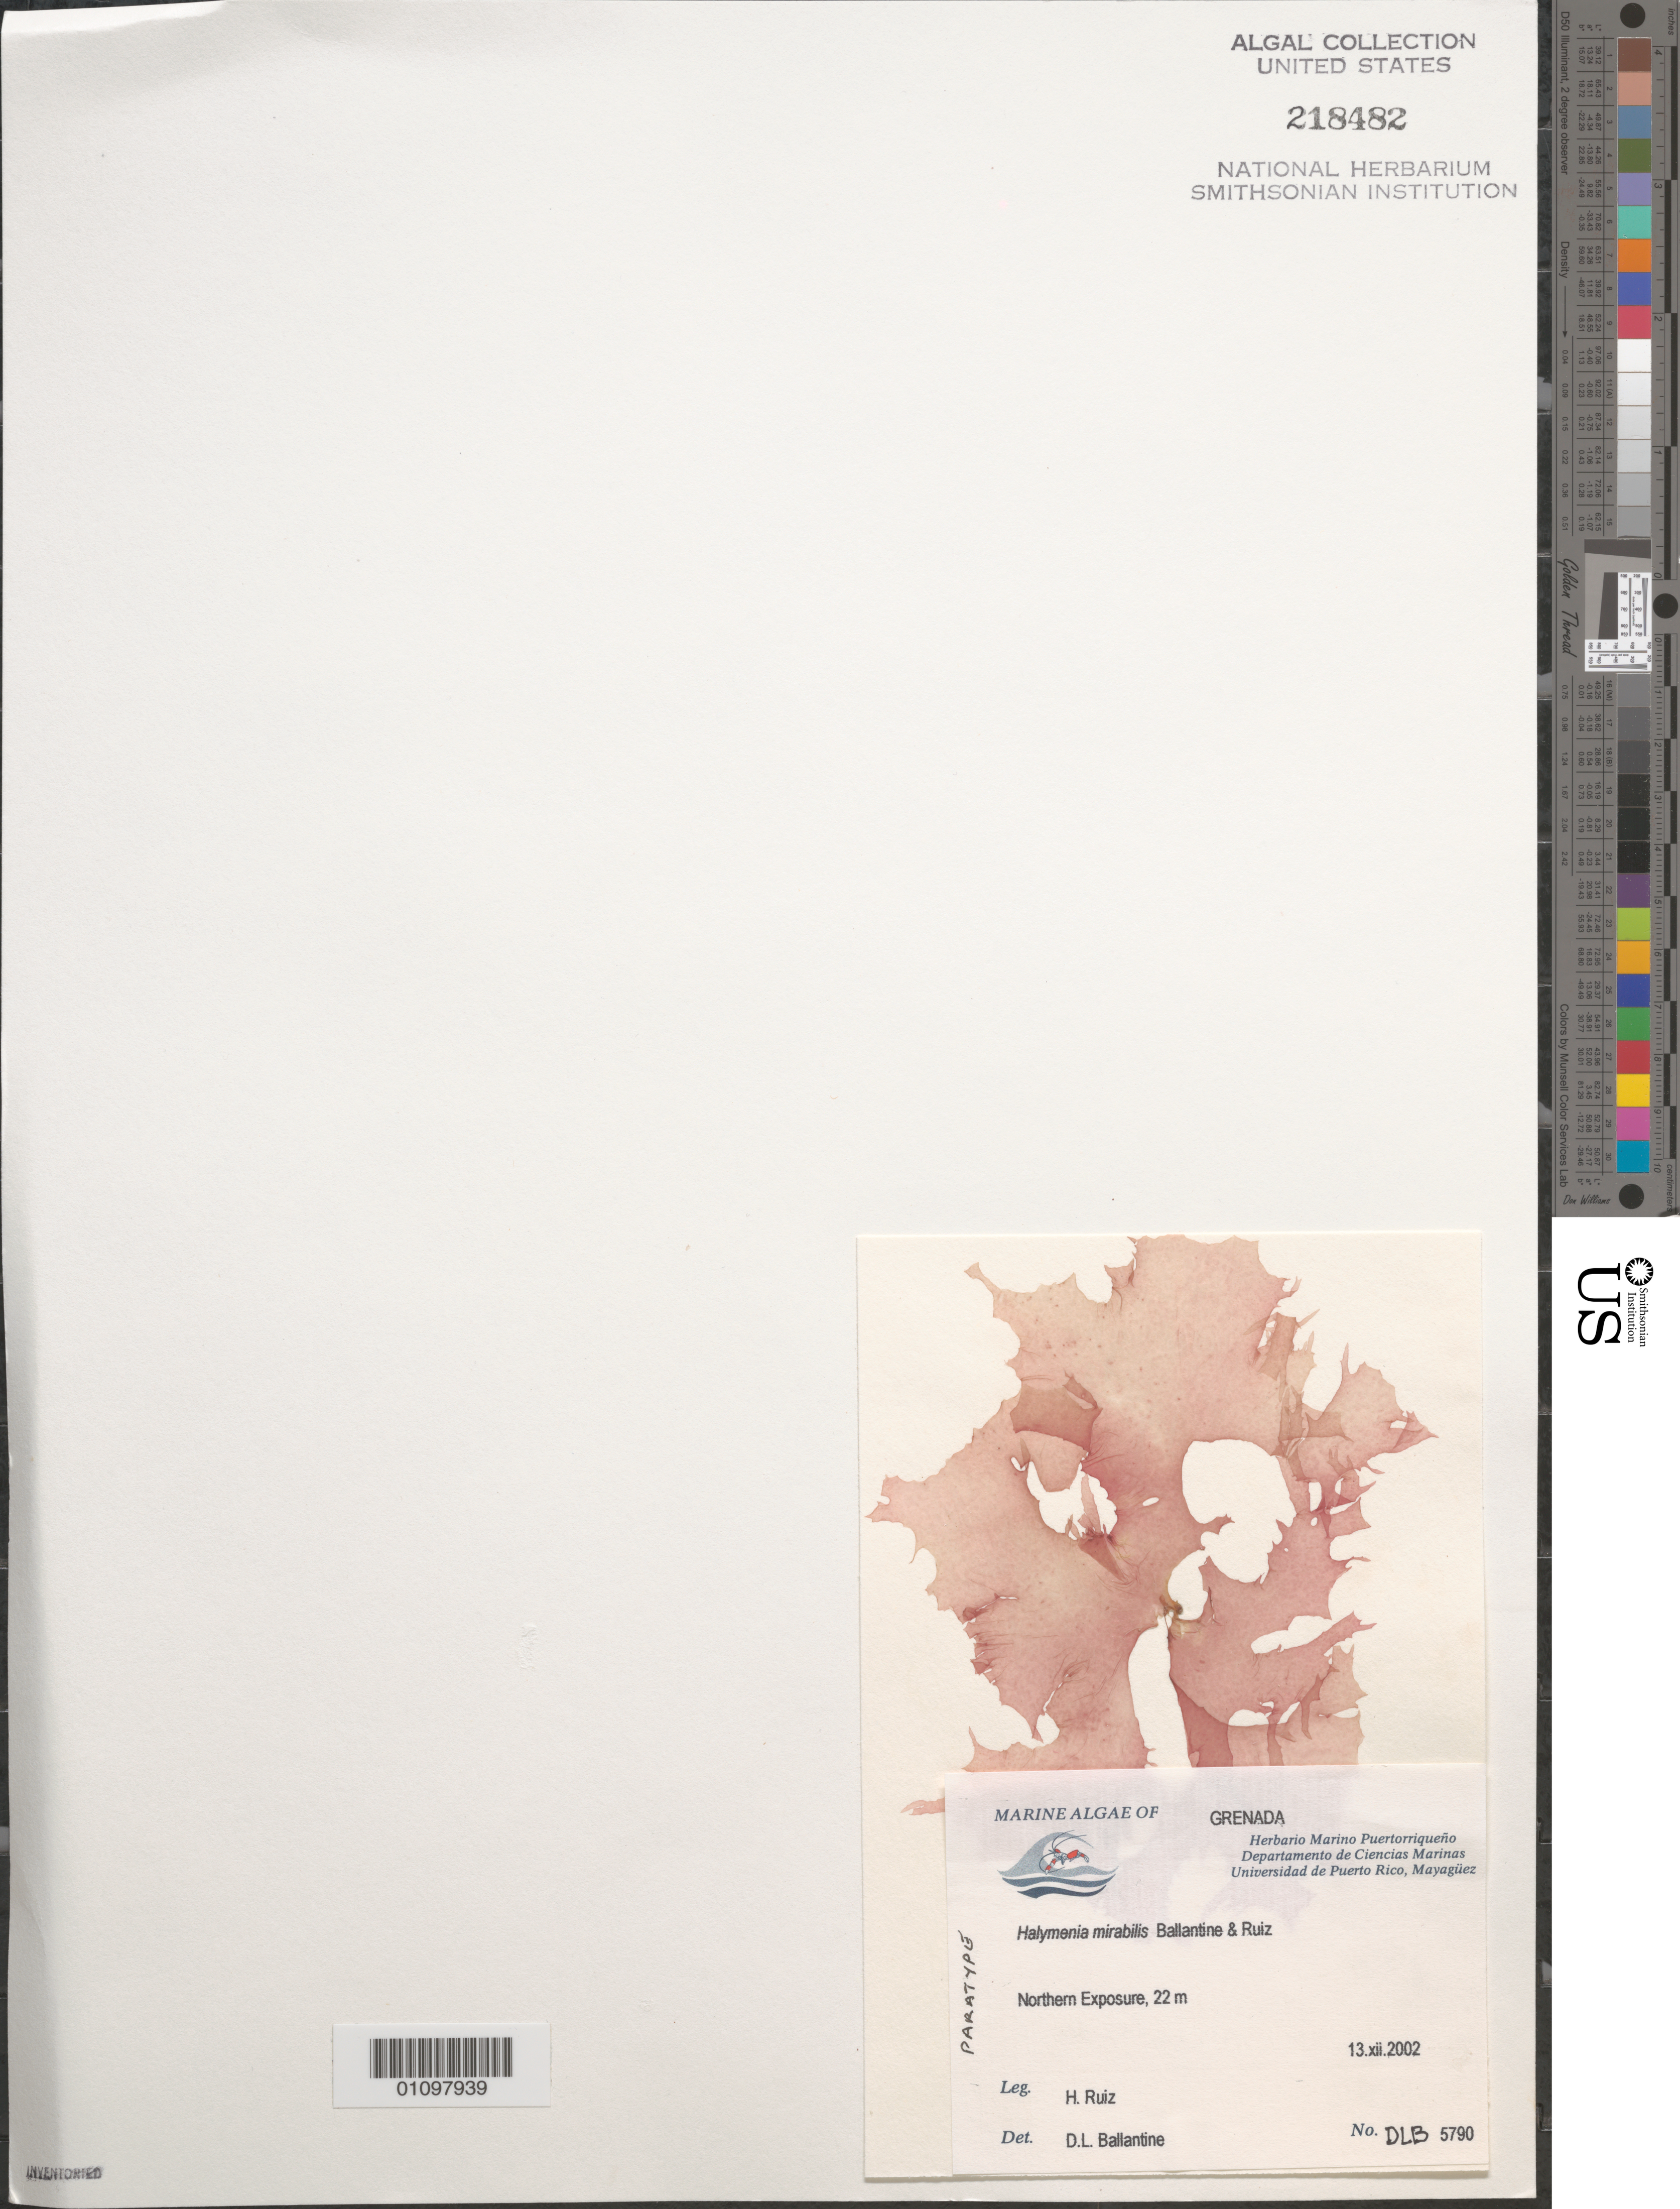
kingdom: Plantae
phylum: Rhodophyta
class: Florideophyceae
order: Halymeniales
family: Halymeniaceae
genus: Halymenia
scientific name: Halymenia mirabilis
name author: D.L. Ballant. & H.Ruiz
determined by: Ballantine, D. L.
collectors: H. Ruiz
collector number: DLB 5700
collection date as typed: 13 Dec 2002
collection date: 2002-12-13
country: Grenada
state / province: Saint George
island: Grenadine Islands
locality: Northern Exposure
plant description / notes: Paratype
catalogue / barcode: US 218482